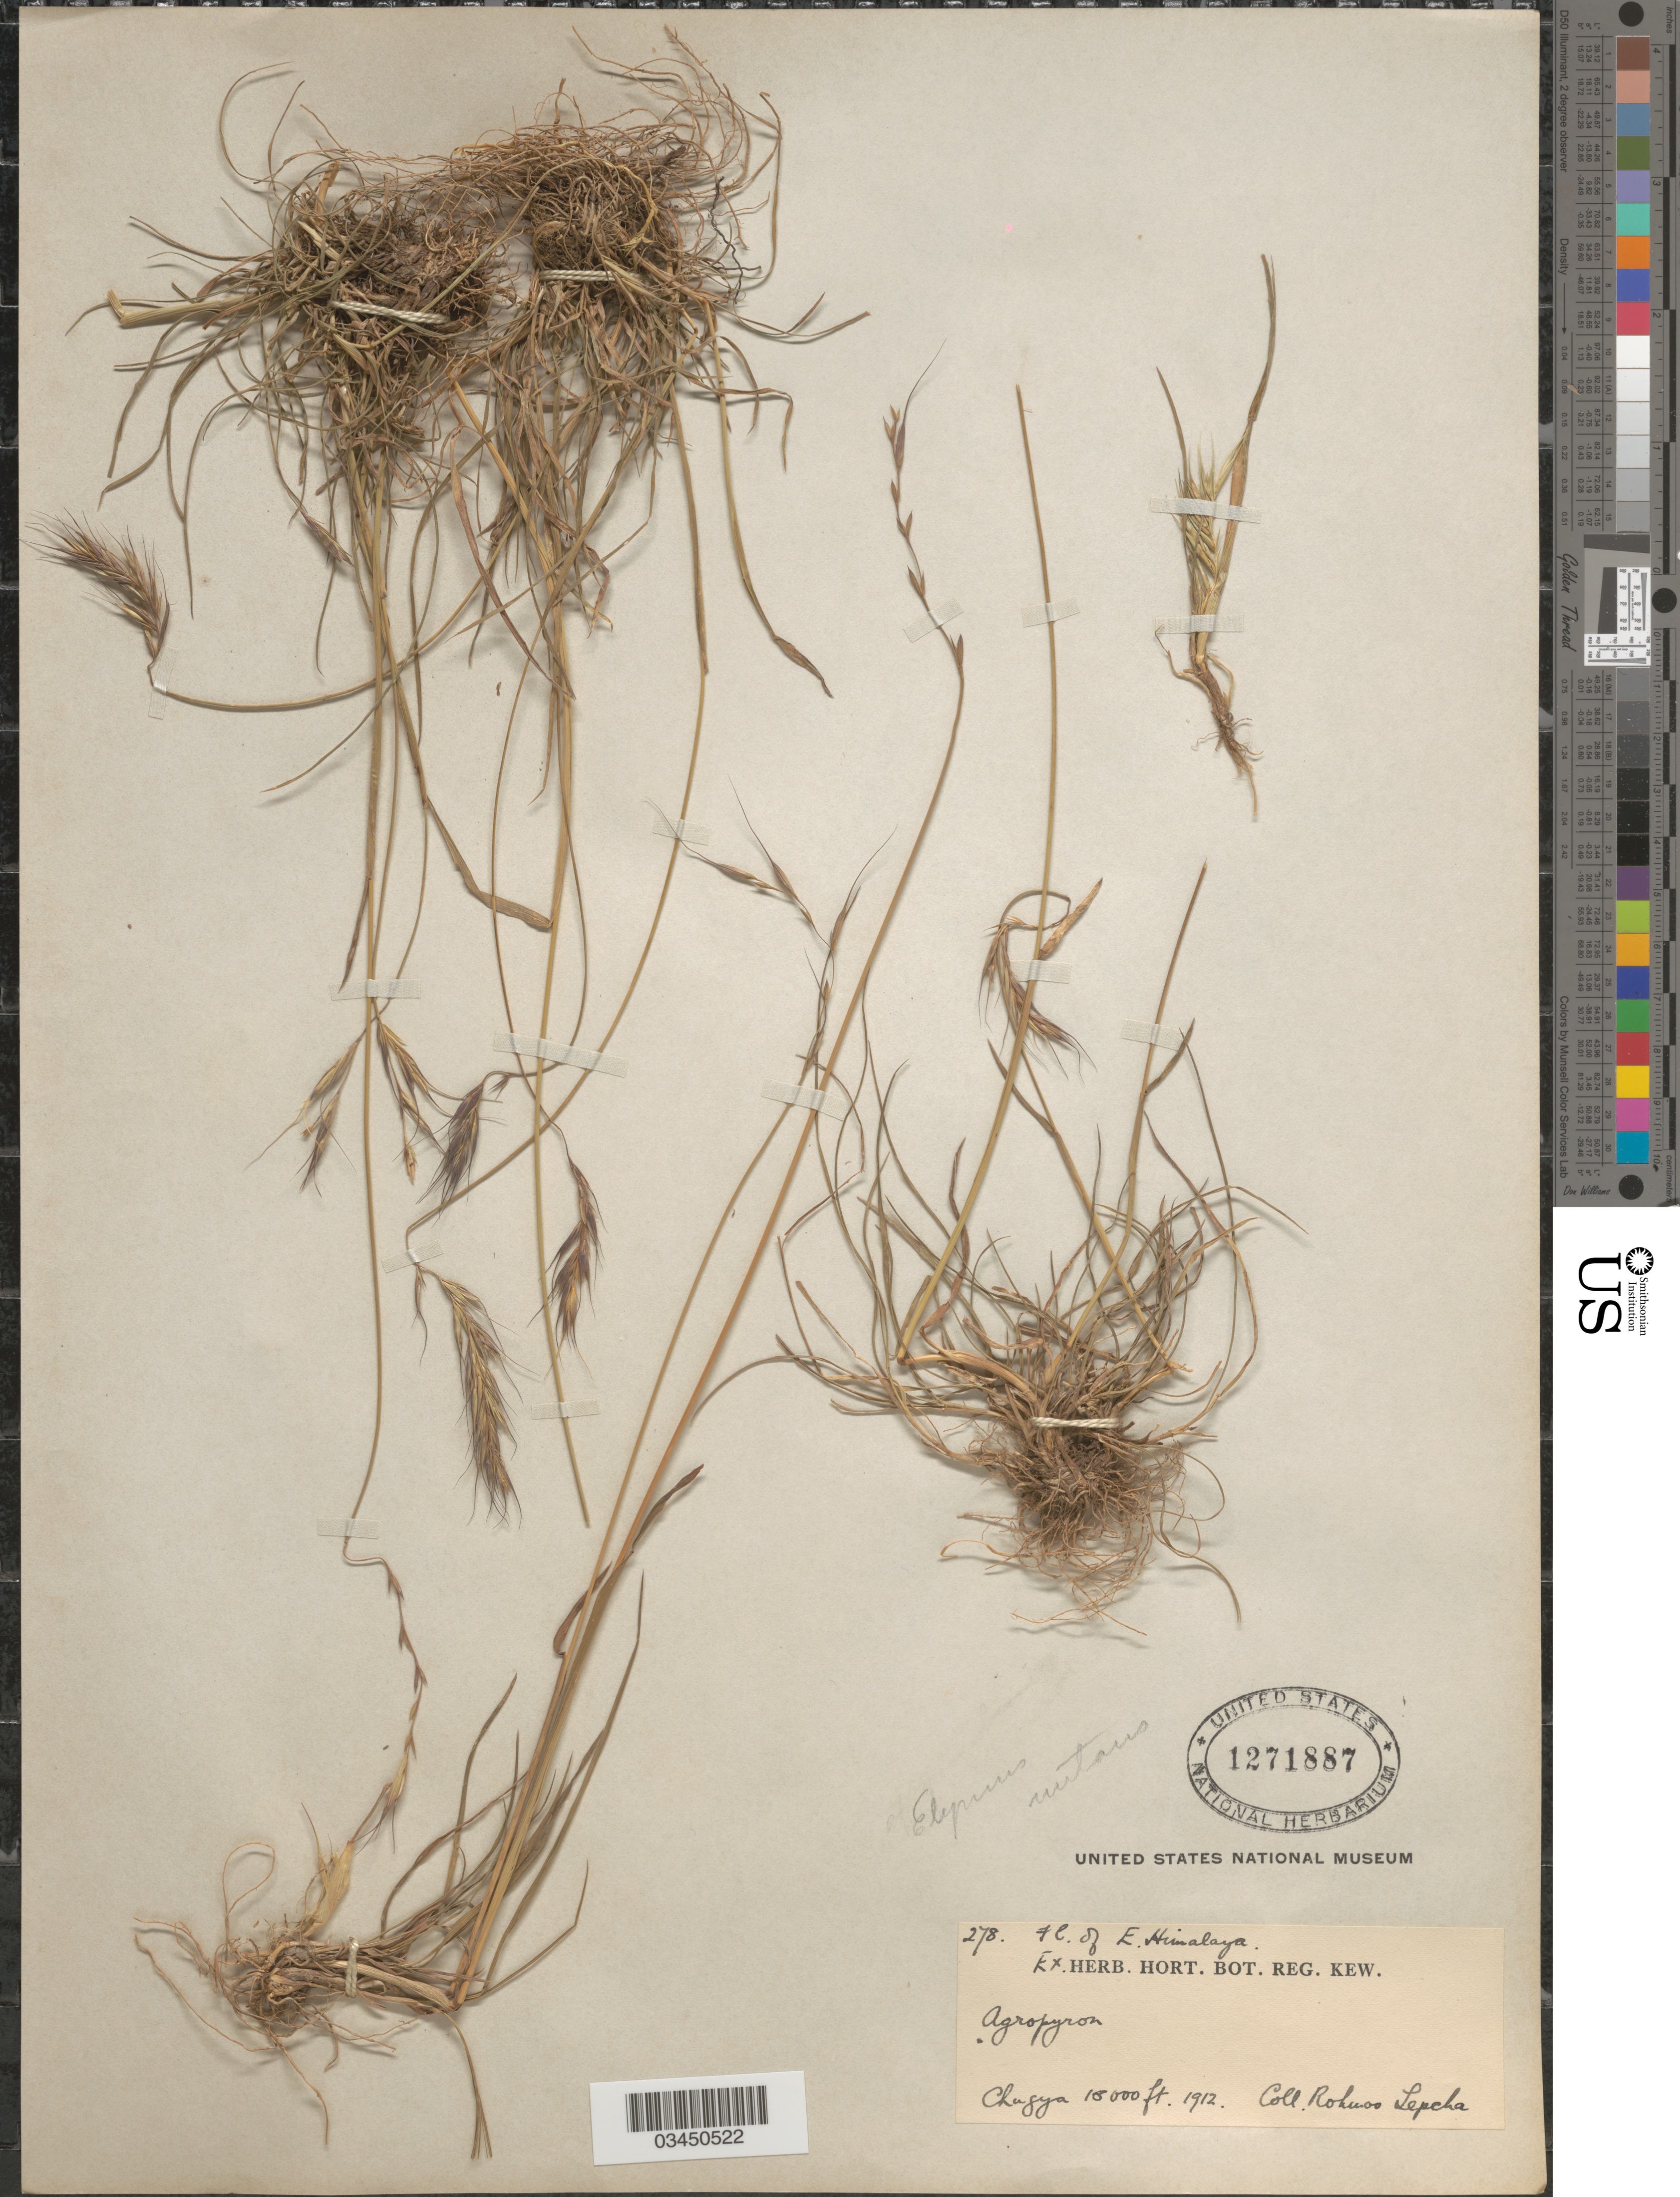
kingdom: Plantae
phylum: Tracheophyta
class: Liliopsida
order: Poales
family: Poaceae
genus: Elymus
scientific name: Elymus nutans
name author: Griseb.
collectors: R. Lepcha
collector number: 278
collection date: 1912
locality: E. Himalaya. Chugya.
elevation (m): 5486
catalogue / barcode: US 1271887